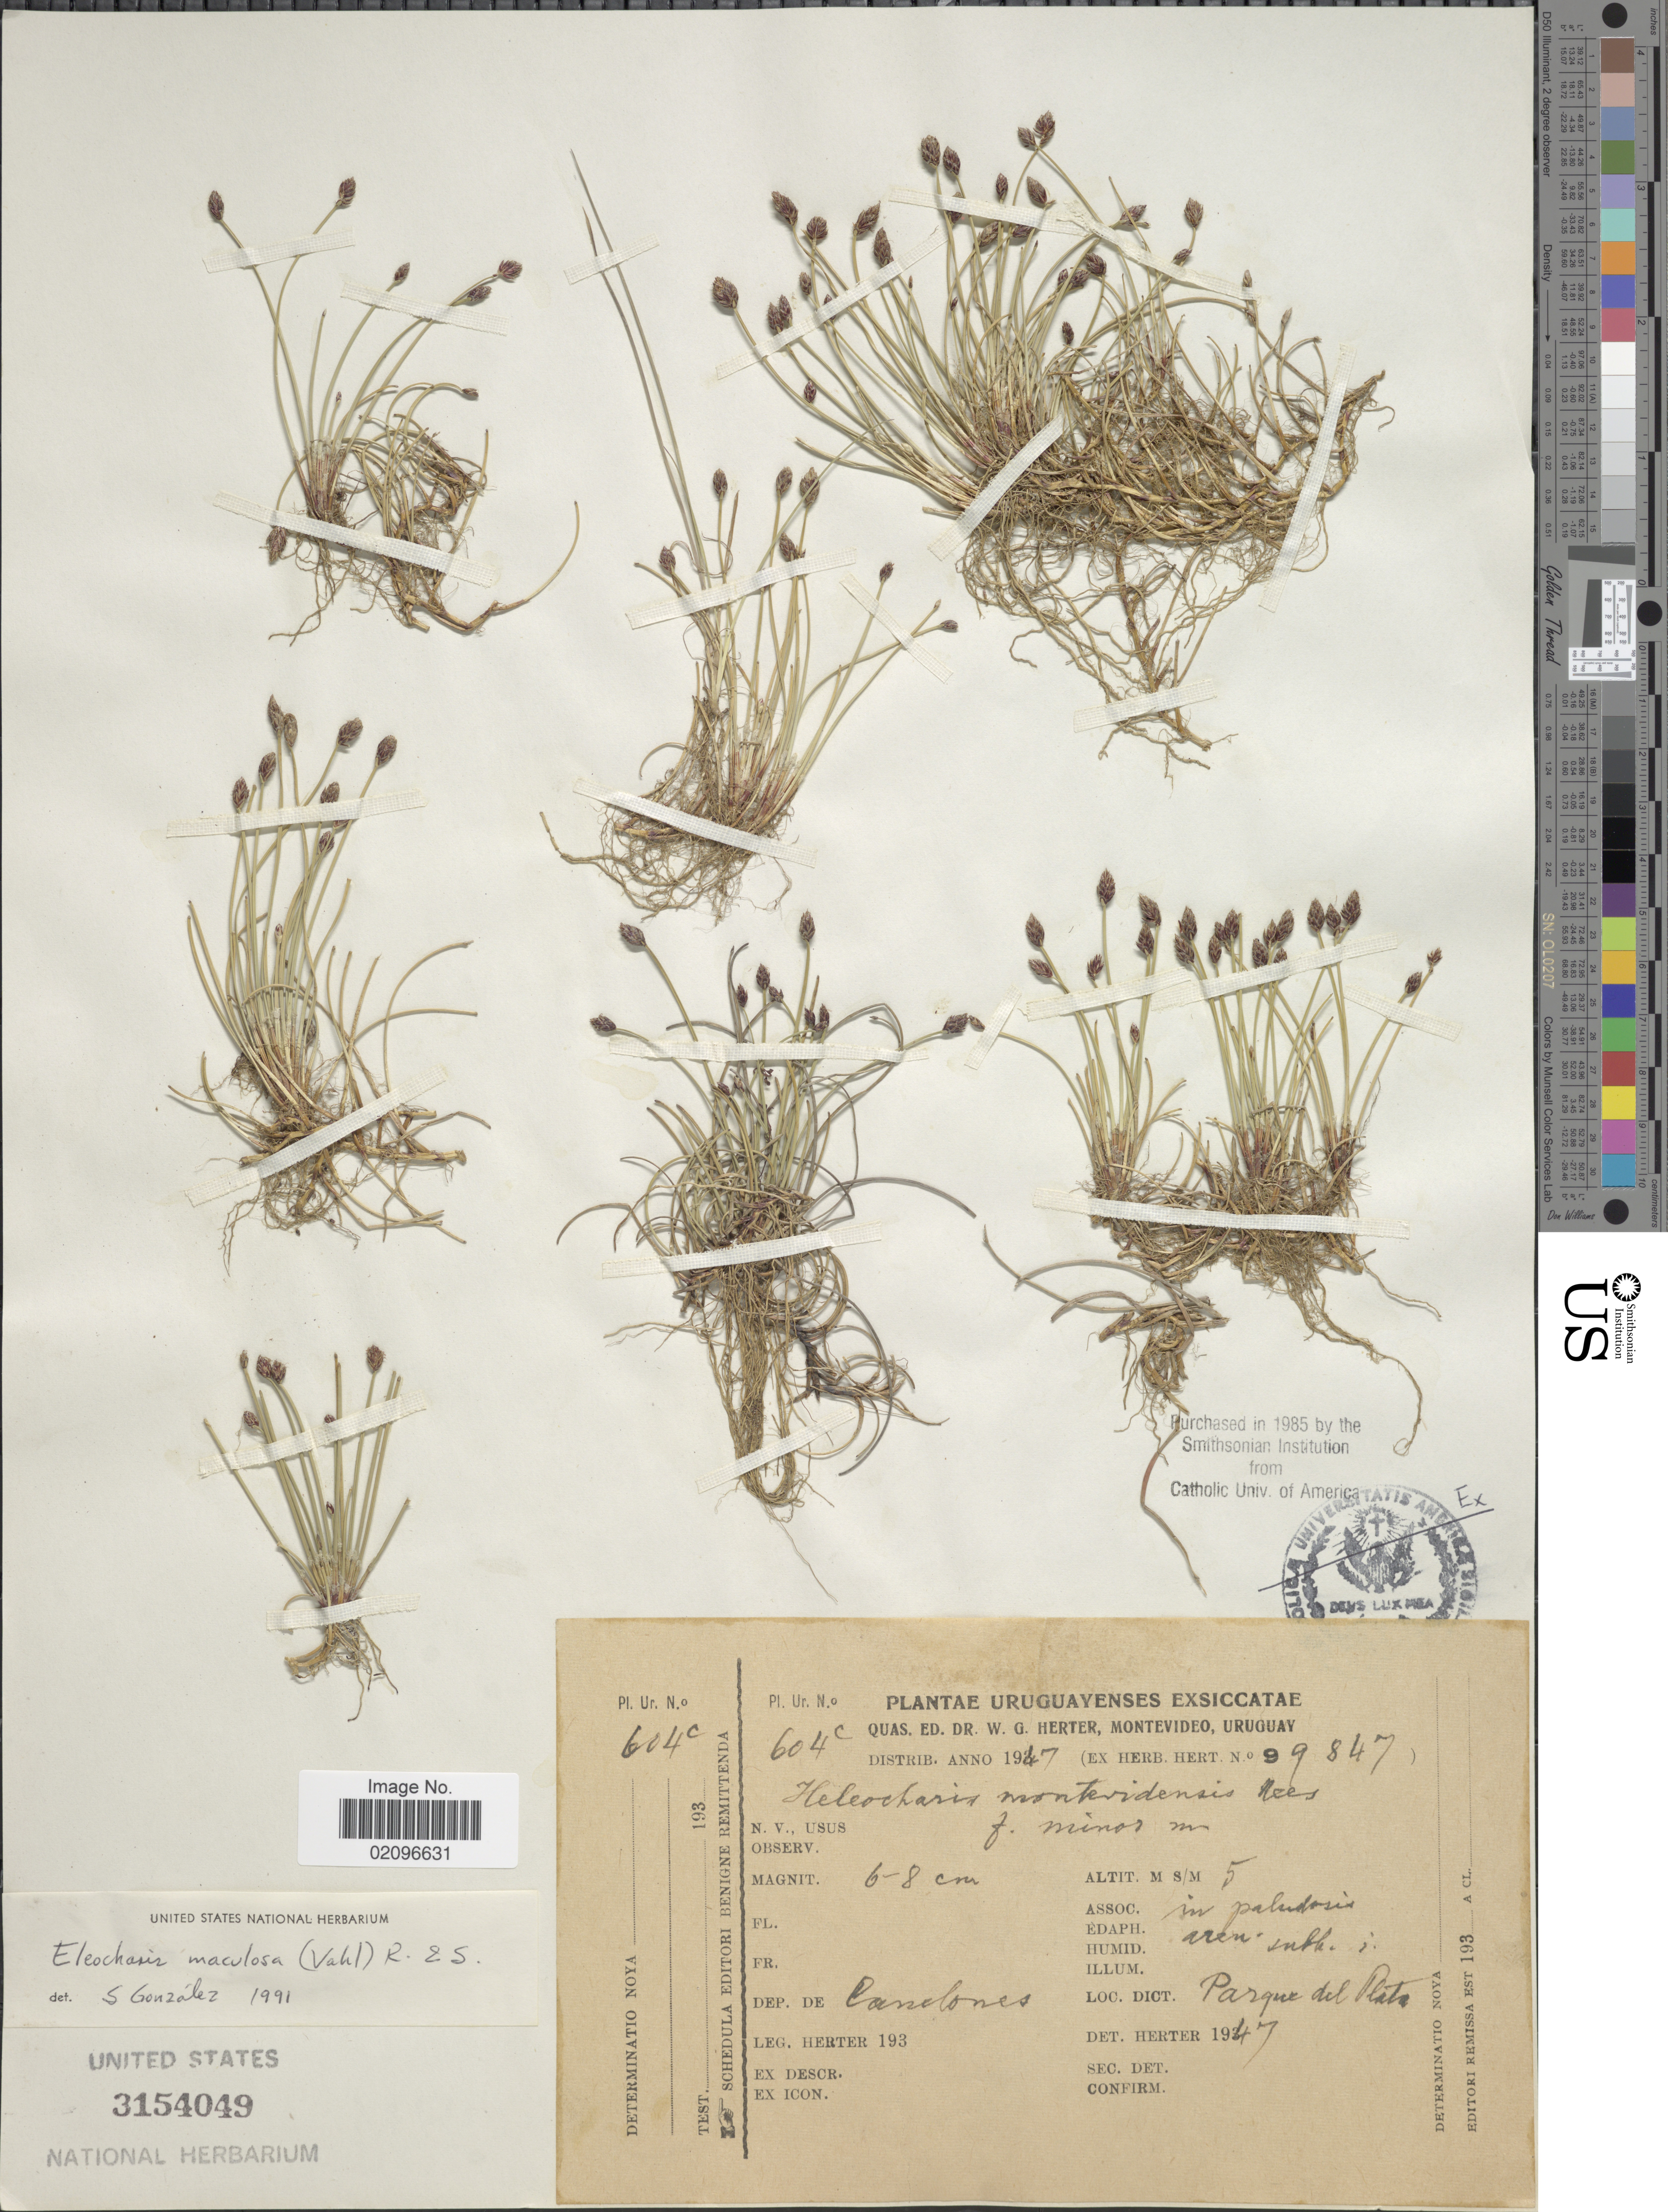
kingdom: Plantae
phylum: Tracheophyta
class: Liliopsida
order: Poales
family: Cyperaceae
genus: Eleocharis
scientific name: Eleocharis maculosa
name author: (Vahl) Roem. & Schult.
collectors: W. G. Herter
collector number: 604c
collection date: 1947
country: Uruguay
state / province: Canelones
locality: Parque del Plata,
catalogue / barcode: US 3154049